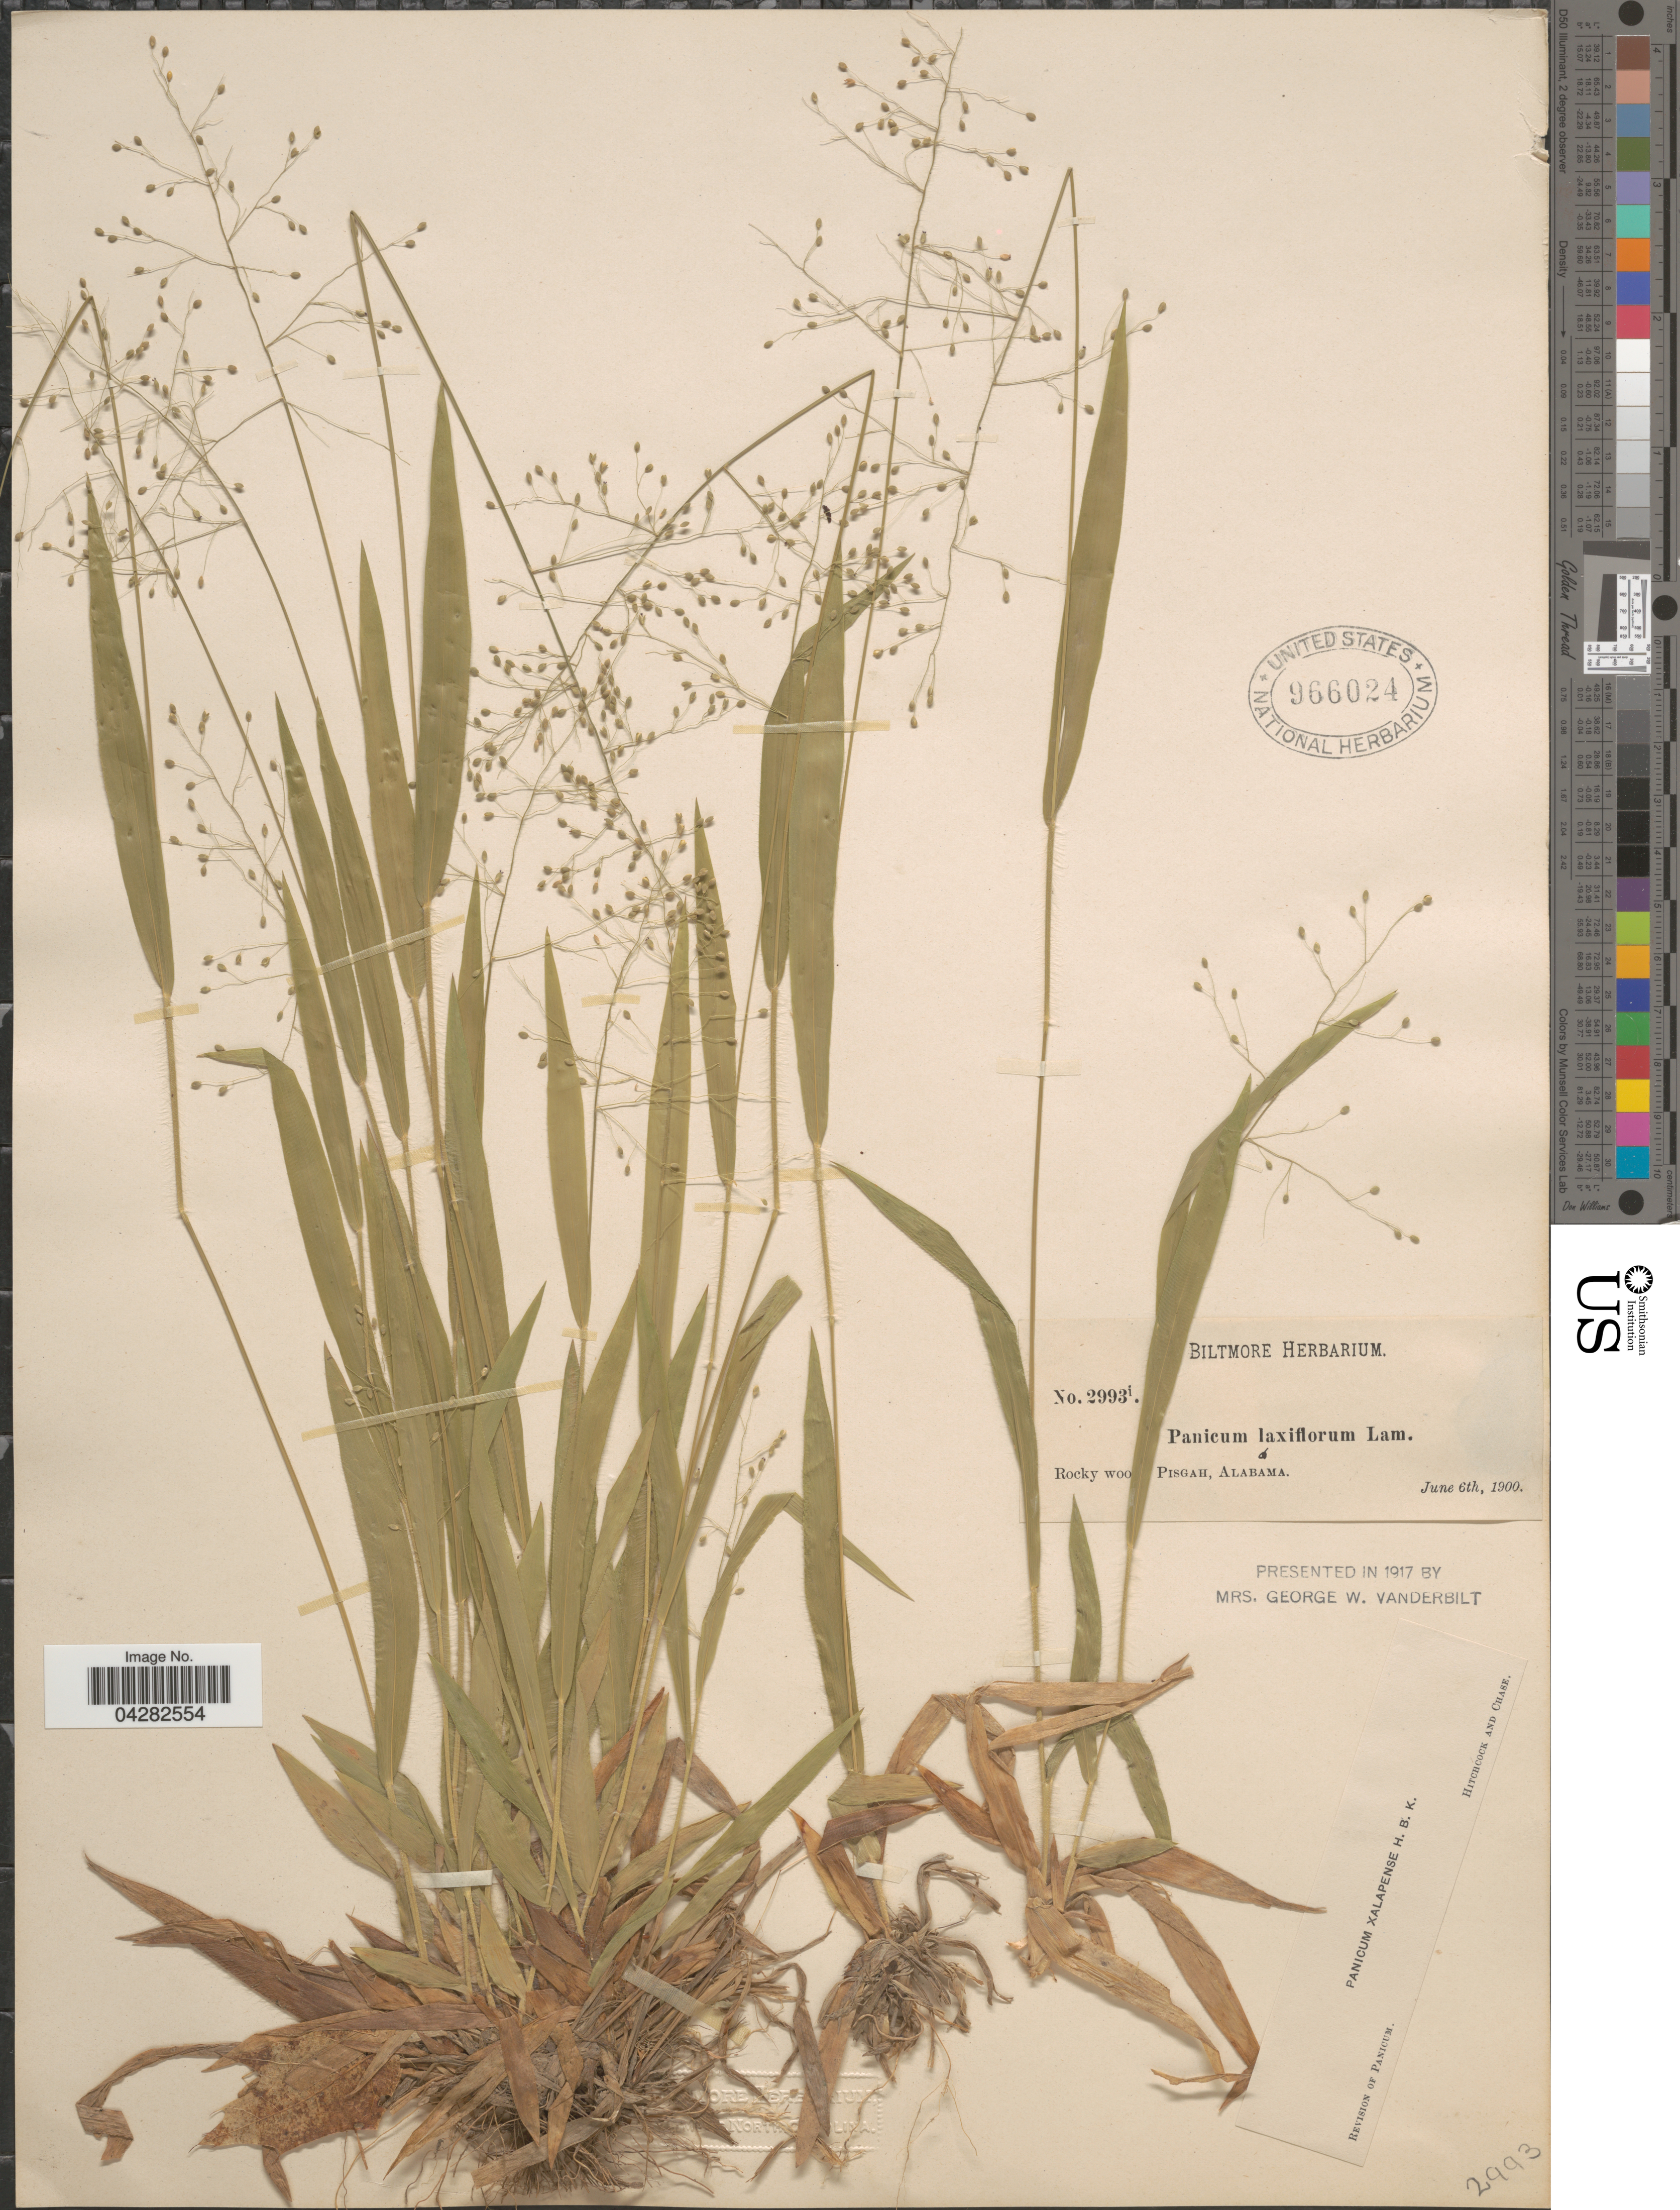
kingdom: Plantae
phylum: Tracheophyta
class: Liliopsida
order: Poales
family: Poaceae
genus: Dichanthelium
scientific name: Dichanthelium laxiflorum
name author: (Lam.) Gould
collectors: ex herb. Biltmore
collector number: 2993i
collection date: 1900-06-06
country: United States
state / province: Alabama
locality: Pisgah.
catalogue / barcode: US 966024